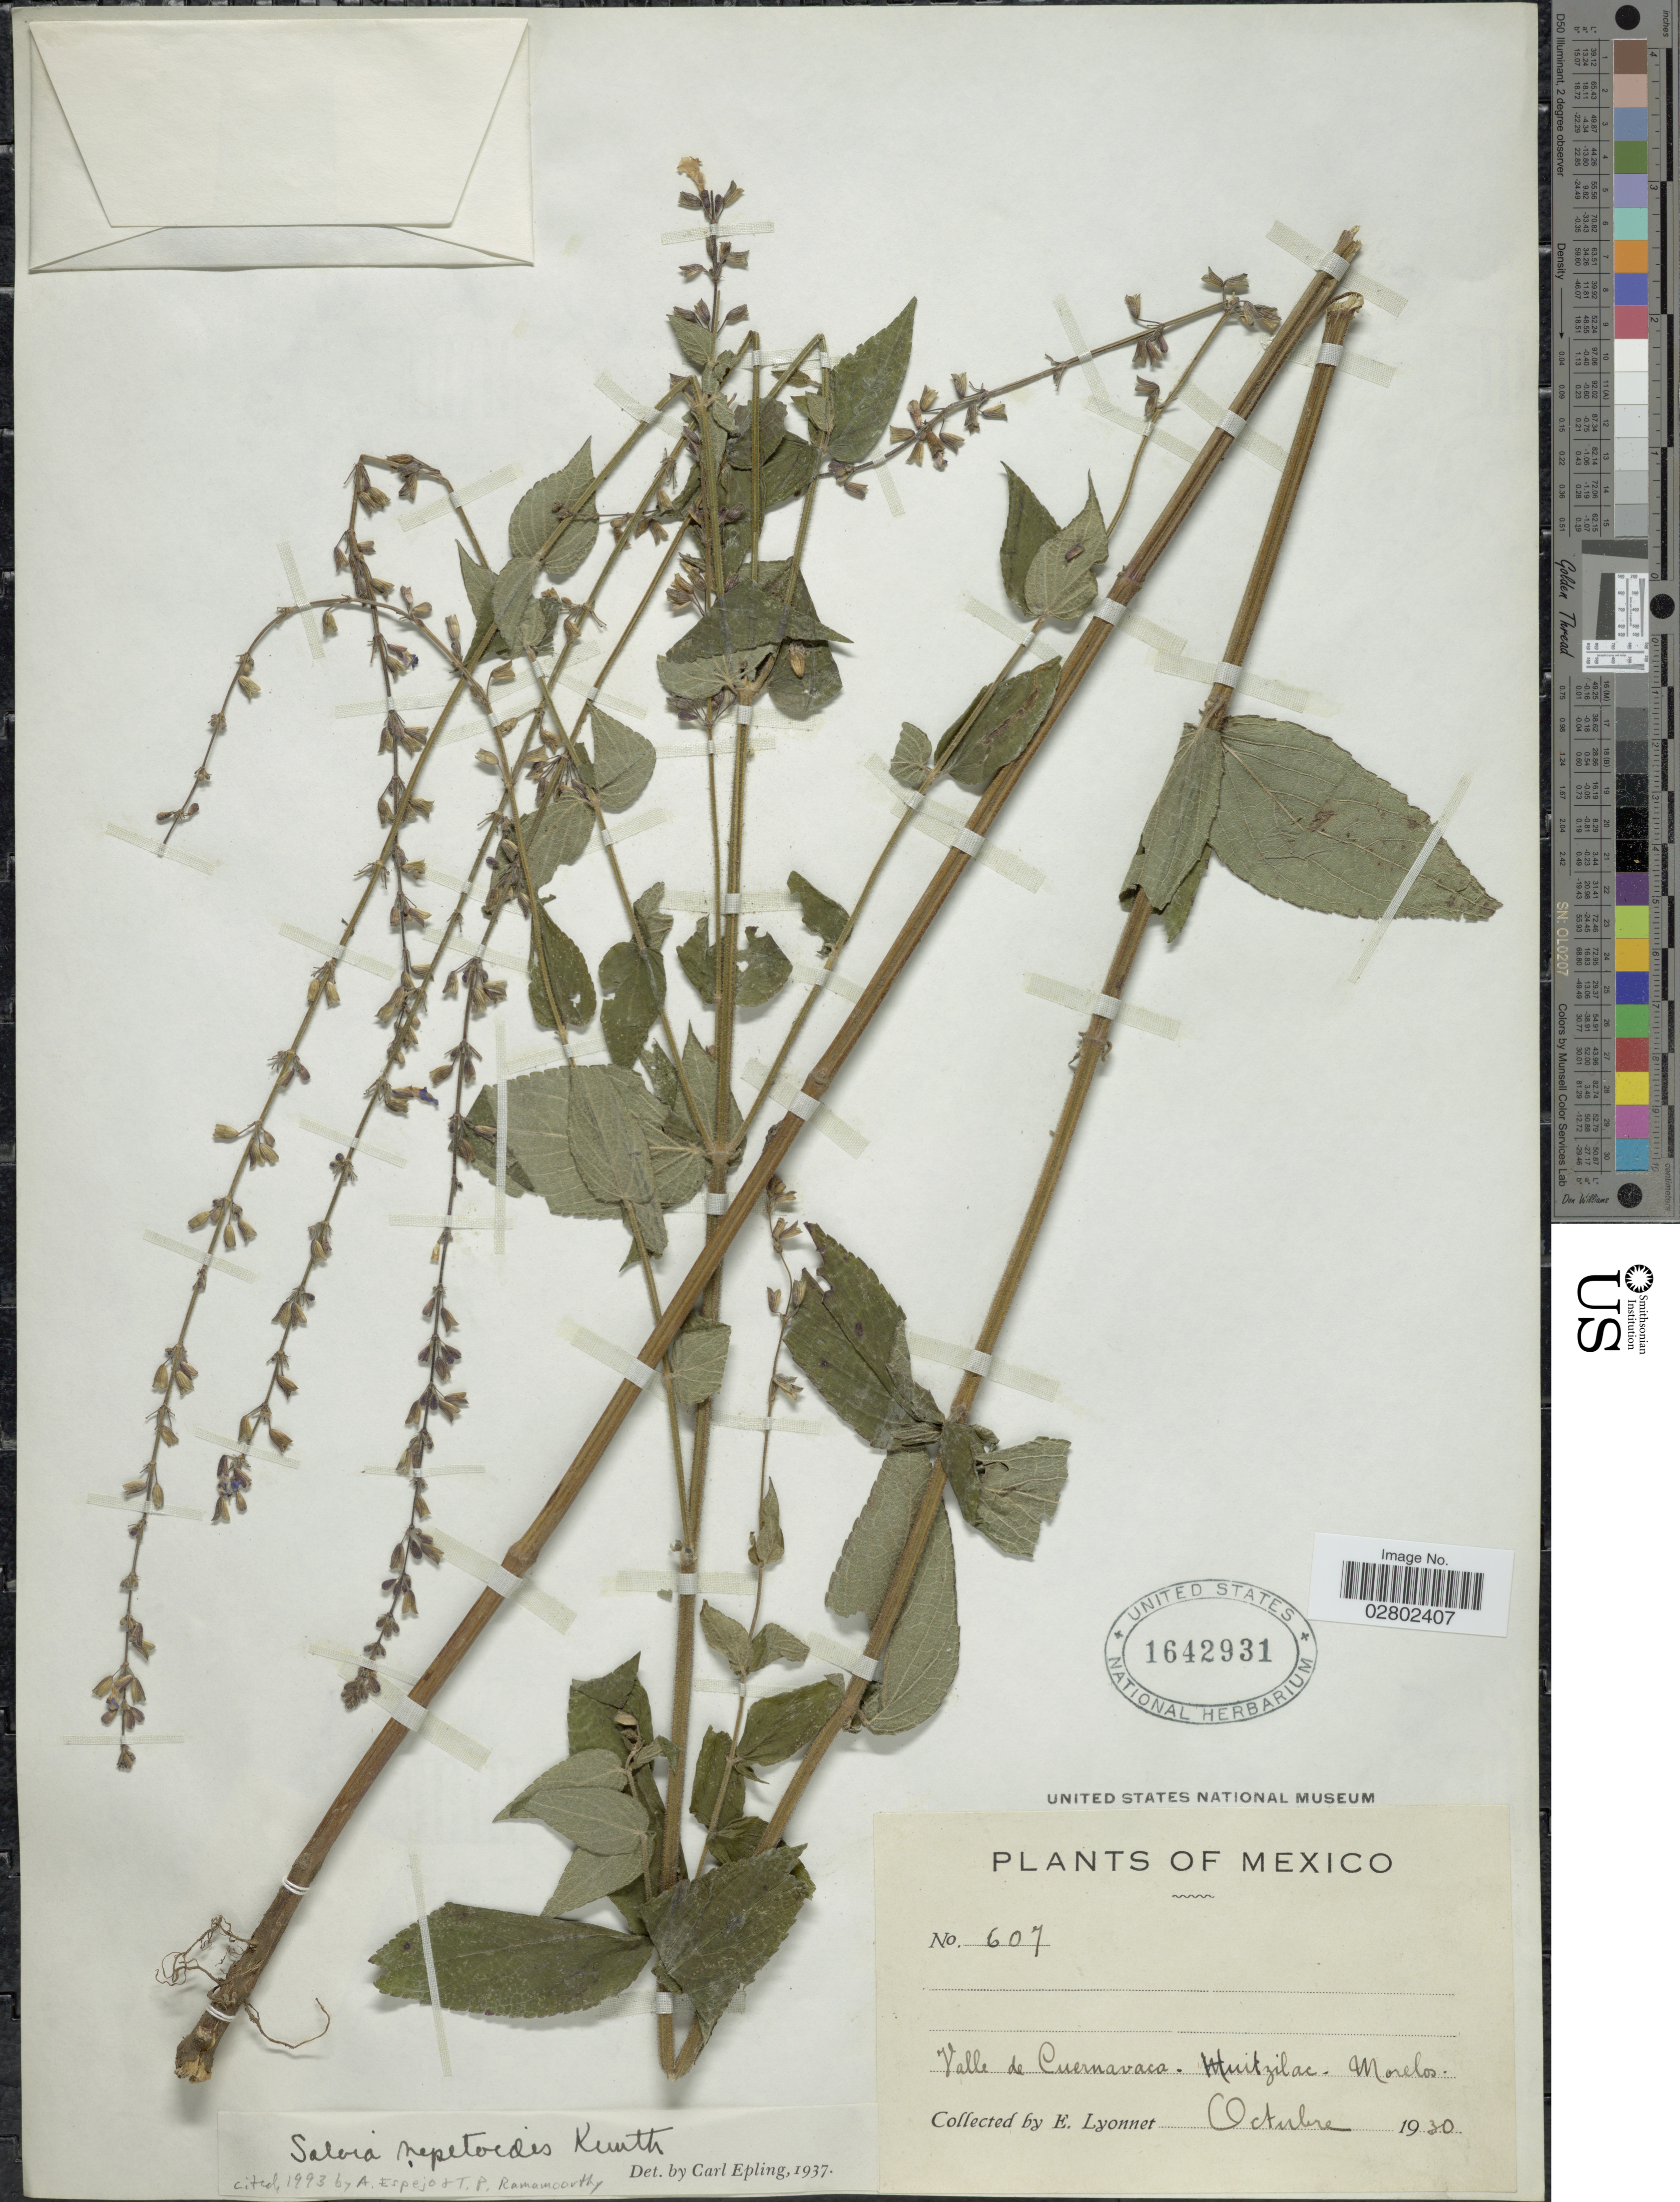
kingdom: Plantae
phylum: Tracheophyta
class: Magnoliopsida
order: Lamiales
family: Lamiaceae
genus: Salvia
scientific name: Salvia nepetoides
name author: Kunth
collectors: E. Lyonnet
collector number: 607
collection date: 1930-10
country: Mexico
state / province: Morelos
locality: Valle de Cuernavaca. Huitzilac.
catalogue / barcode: US 1642931